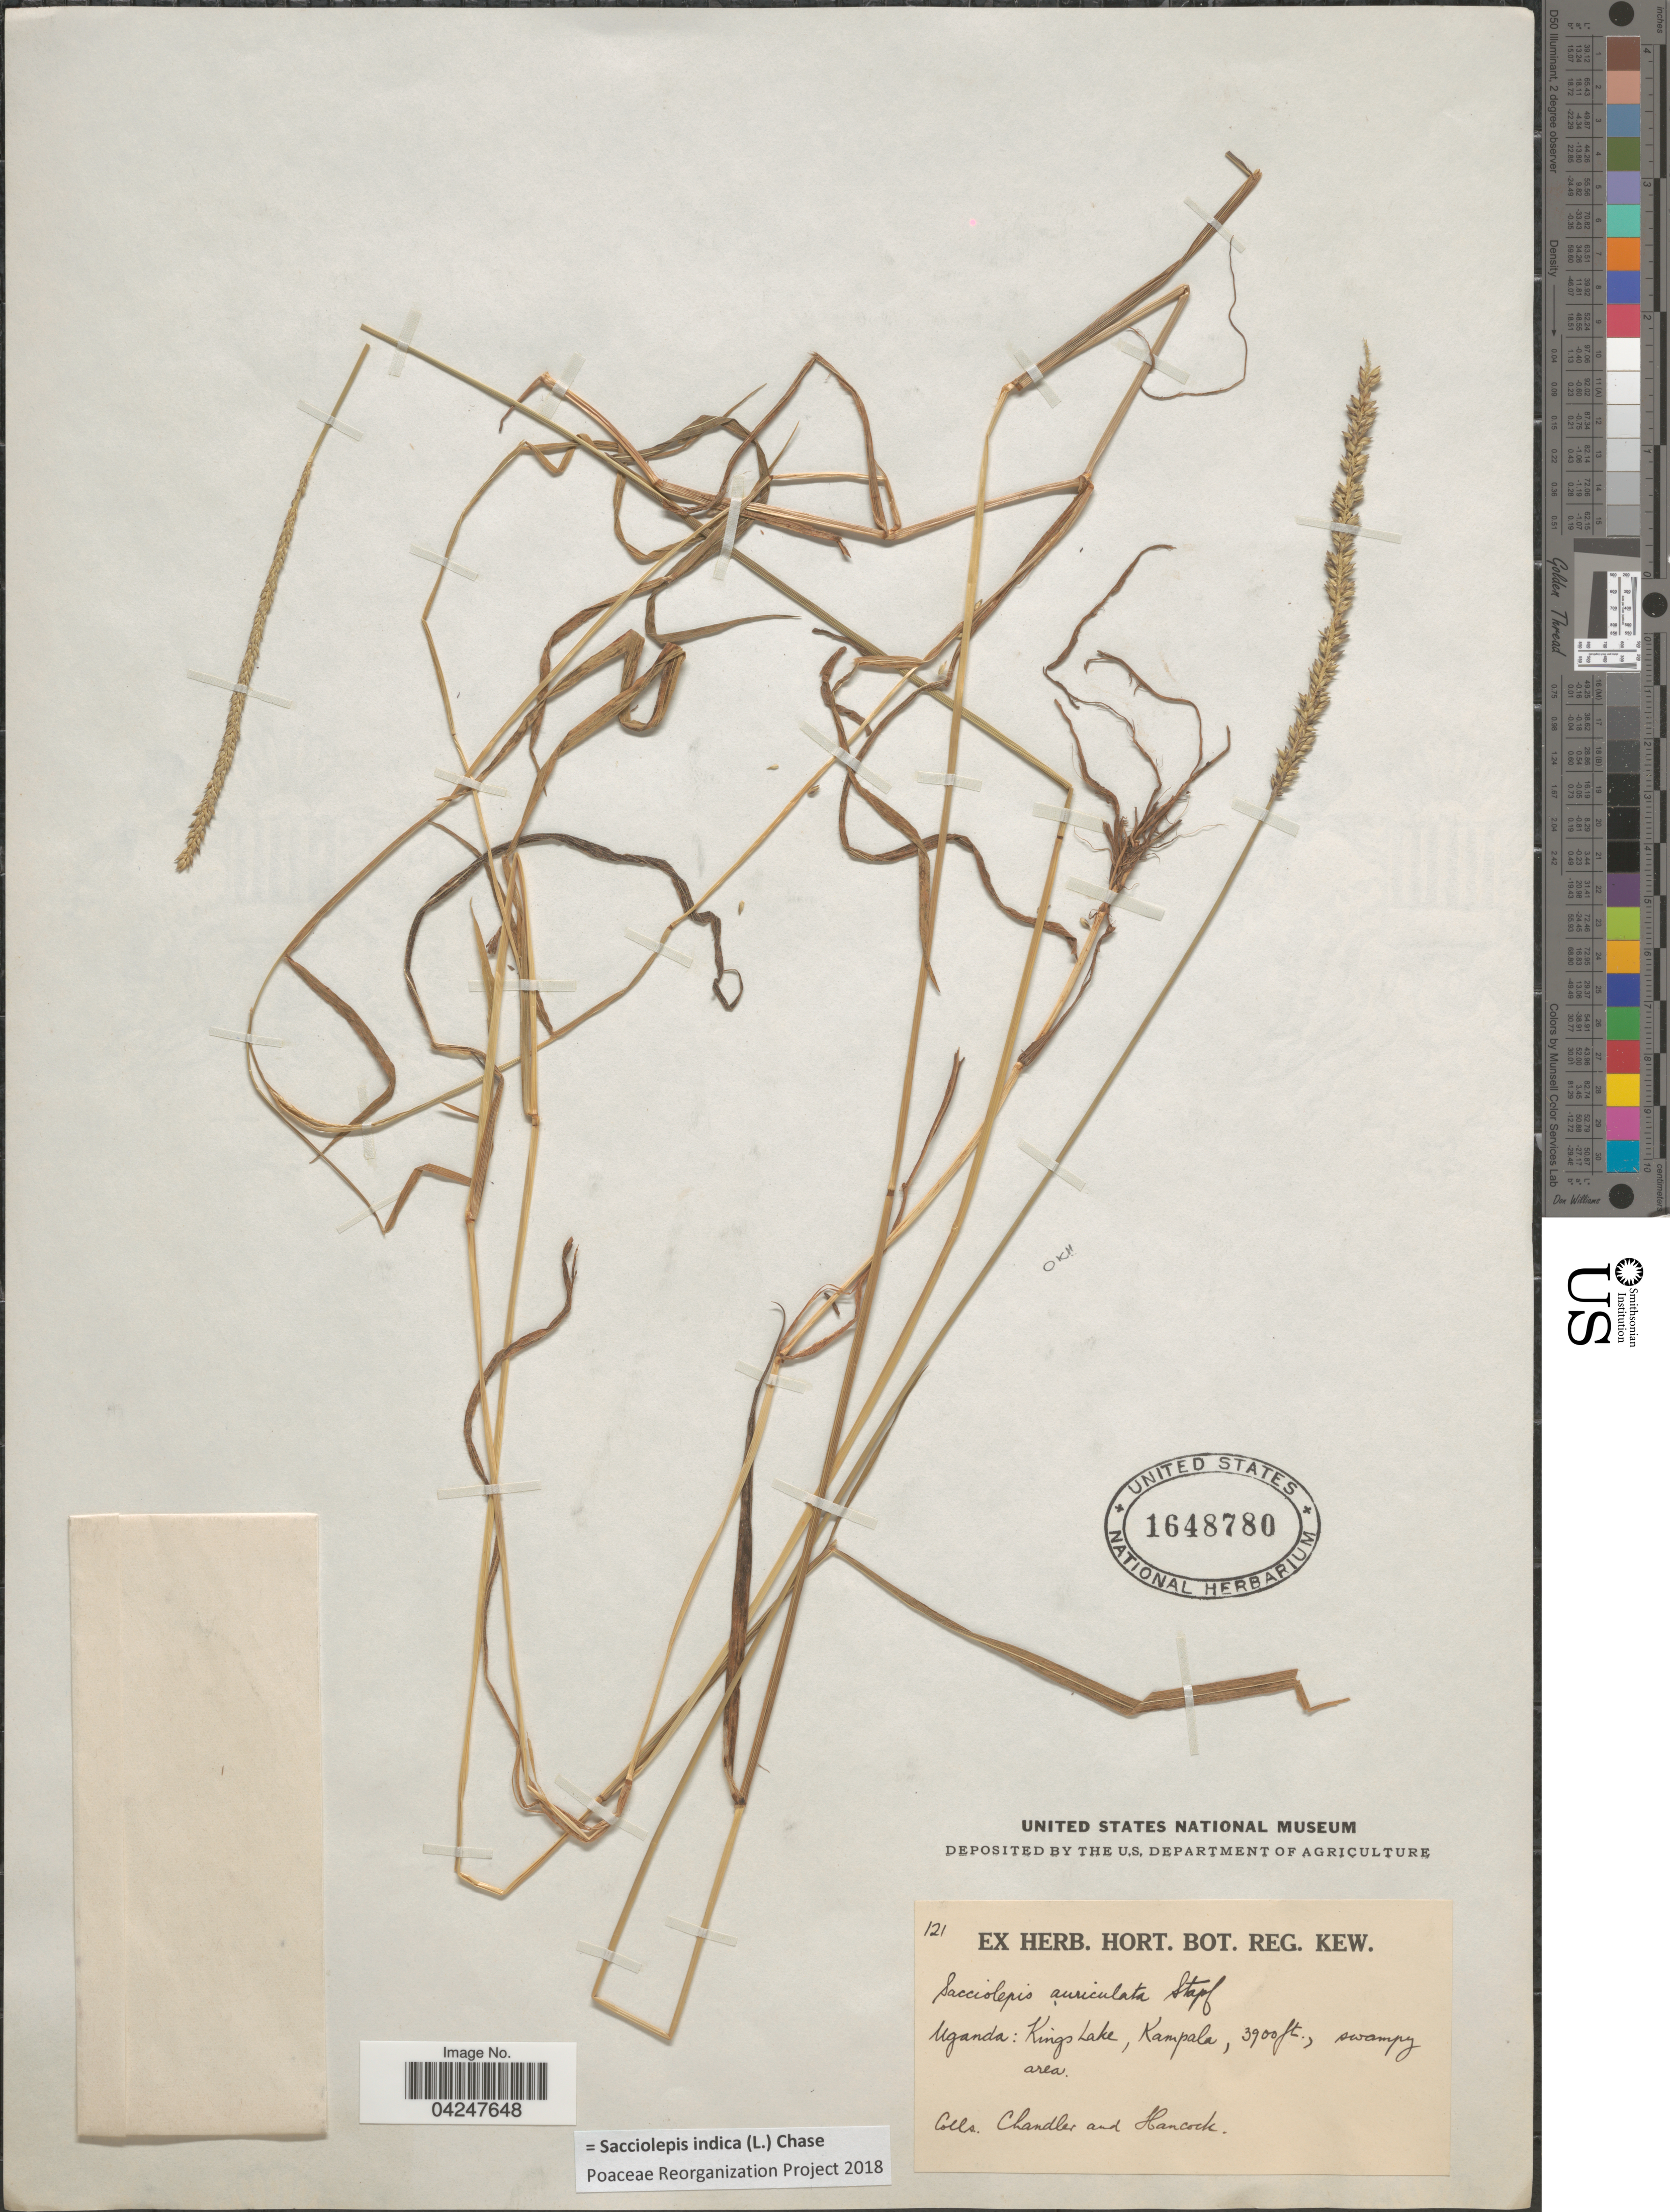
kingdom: Plantae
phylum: Tracheophyta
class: Liliopsida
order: Poales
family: Poaceae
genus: Sacciolepis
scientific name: Sacciolepis indica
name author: (L.) Chase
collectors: Chandler & Hancock, --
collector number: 121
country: Uganda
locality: Kings Lake, Kampala, swampy area.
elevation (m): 1189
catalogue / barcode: US 1648780